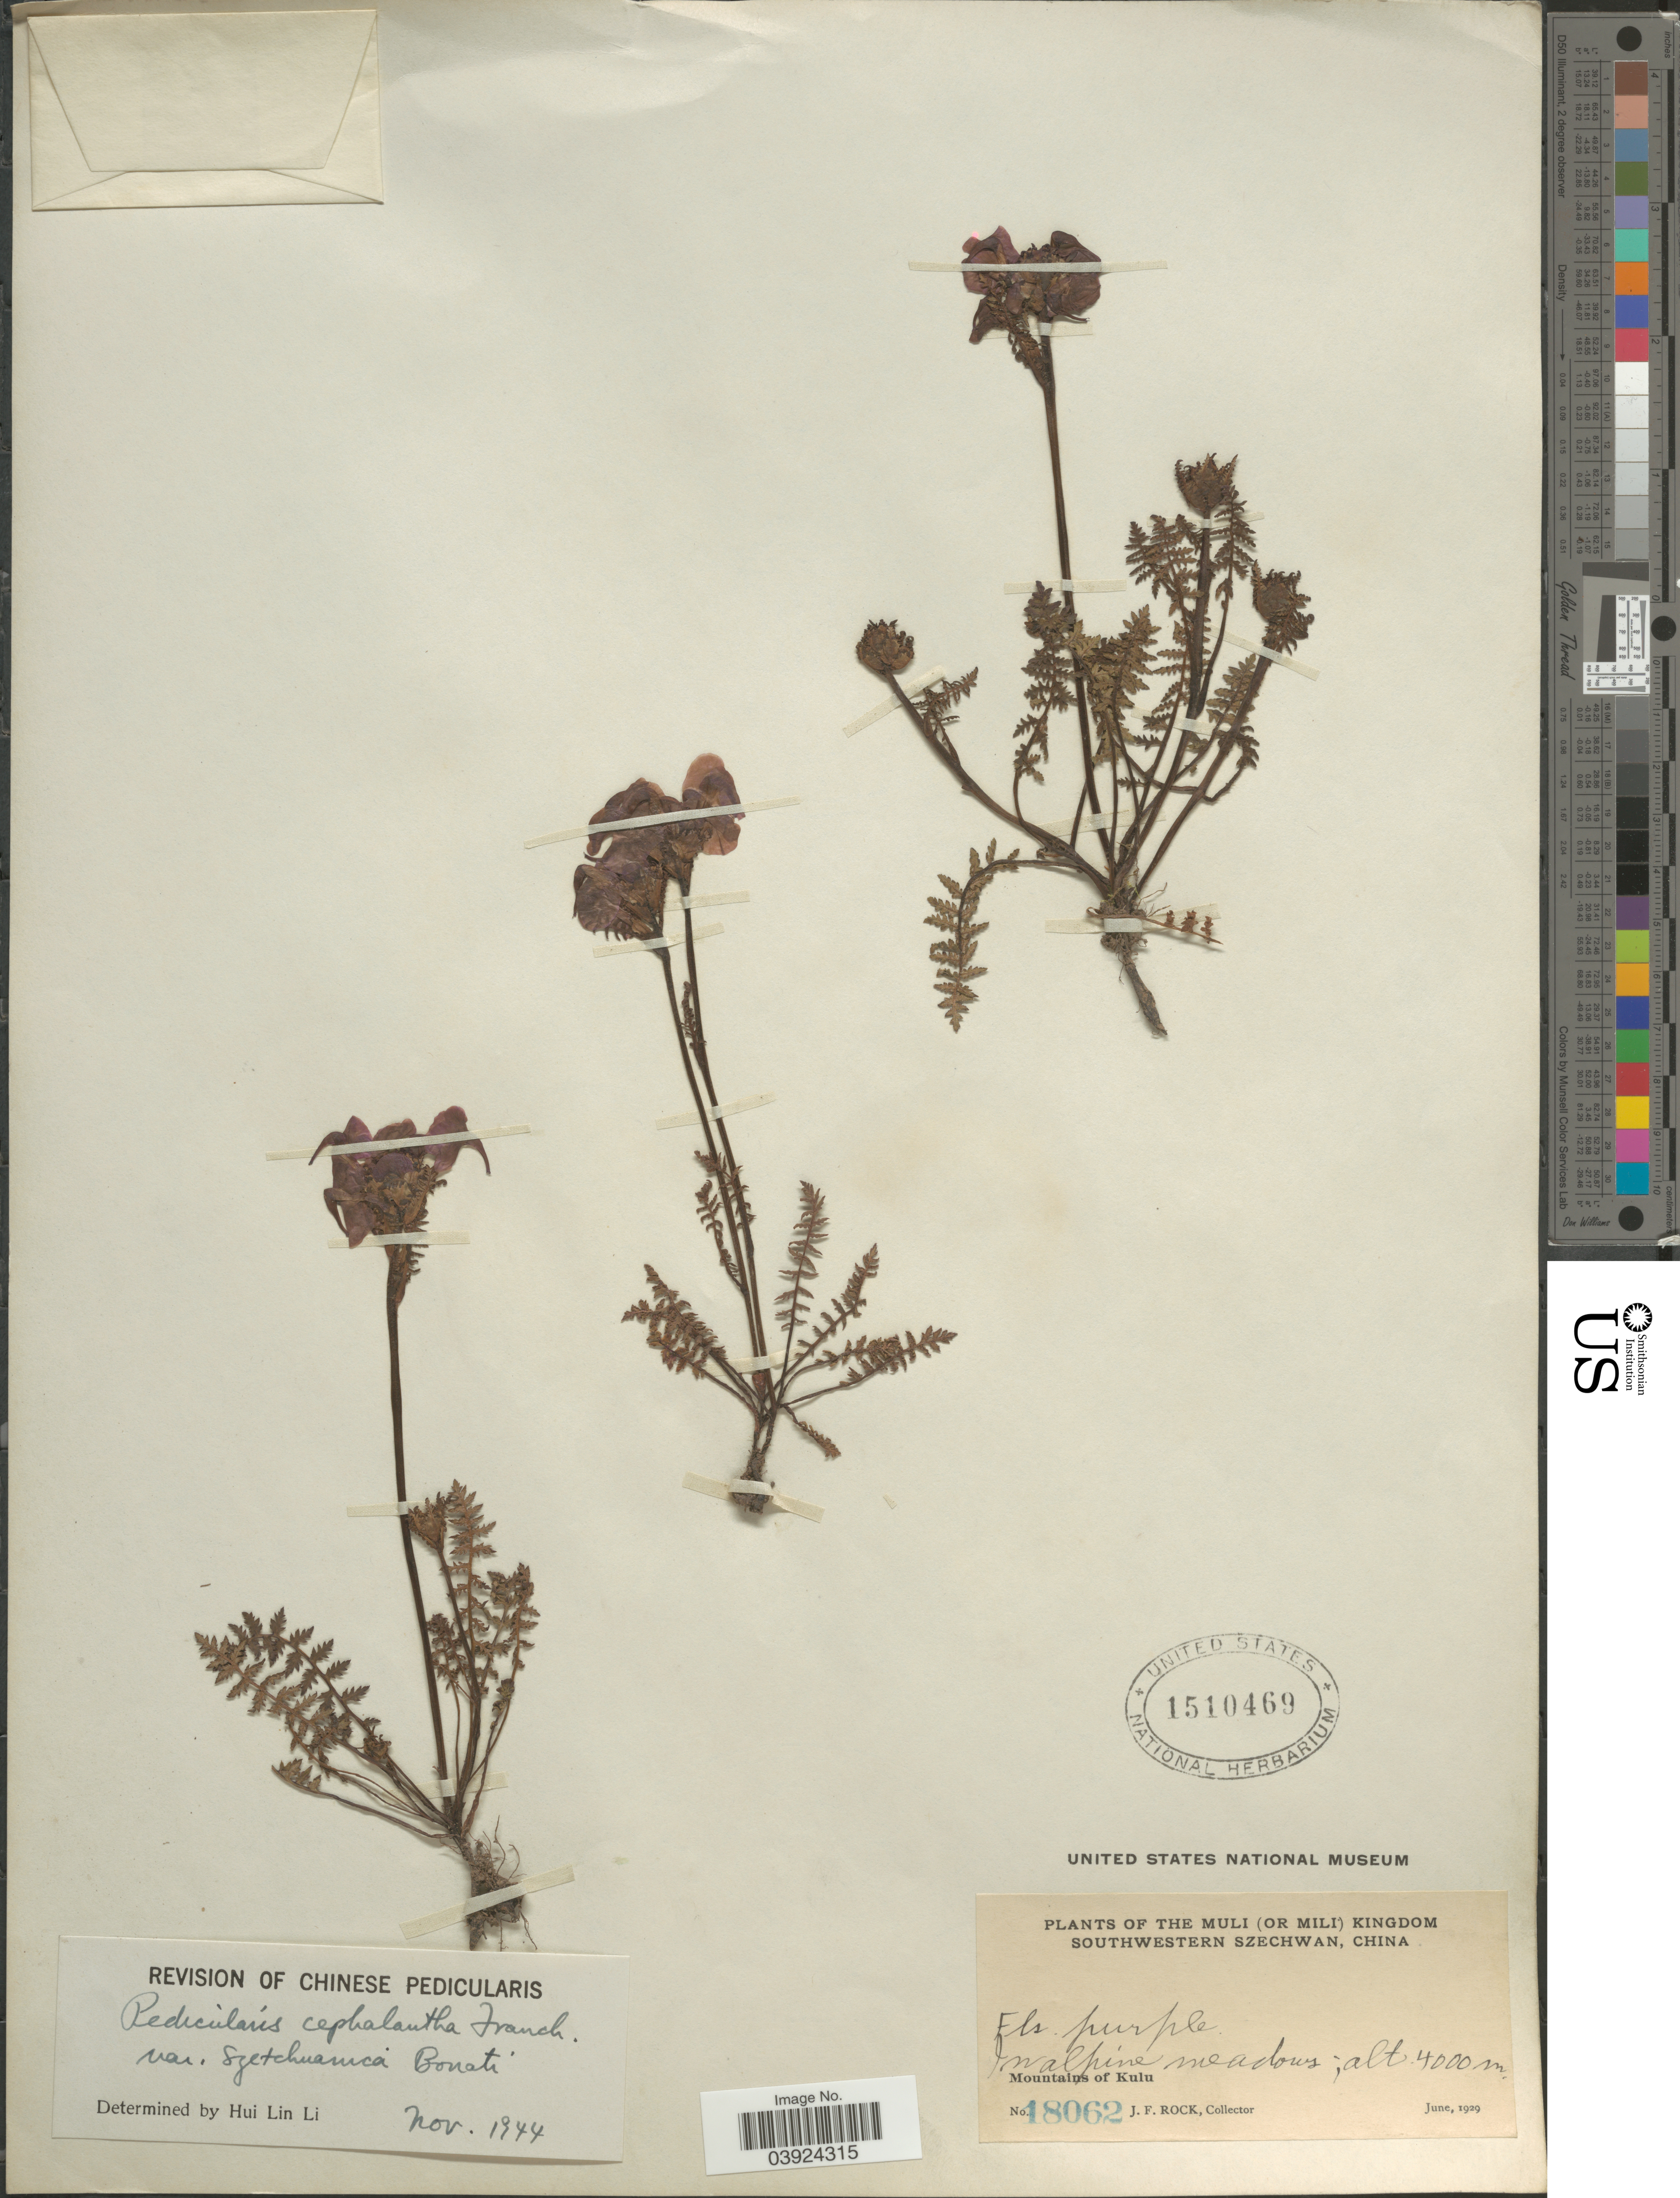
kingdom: Plantae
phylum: Tracheophyta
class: Magnoliopsida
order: Lamiales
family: Orobanchaceae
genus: Pedicularis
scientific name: Pedicularis cephalantha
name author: Franch. ex Maxim.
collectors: J. Rock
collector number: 18062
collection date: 1929-06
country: China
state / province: Sichuan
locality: The Muli (or Mili) Kingdom, Southwestern Szechwan. Mountains of Kulu.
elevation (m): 4000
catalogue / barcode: US 1510469